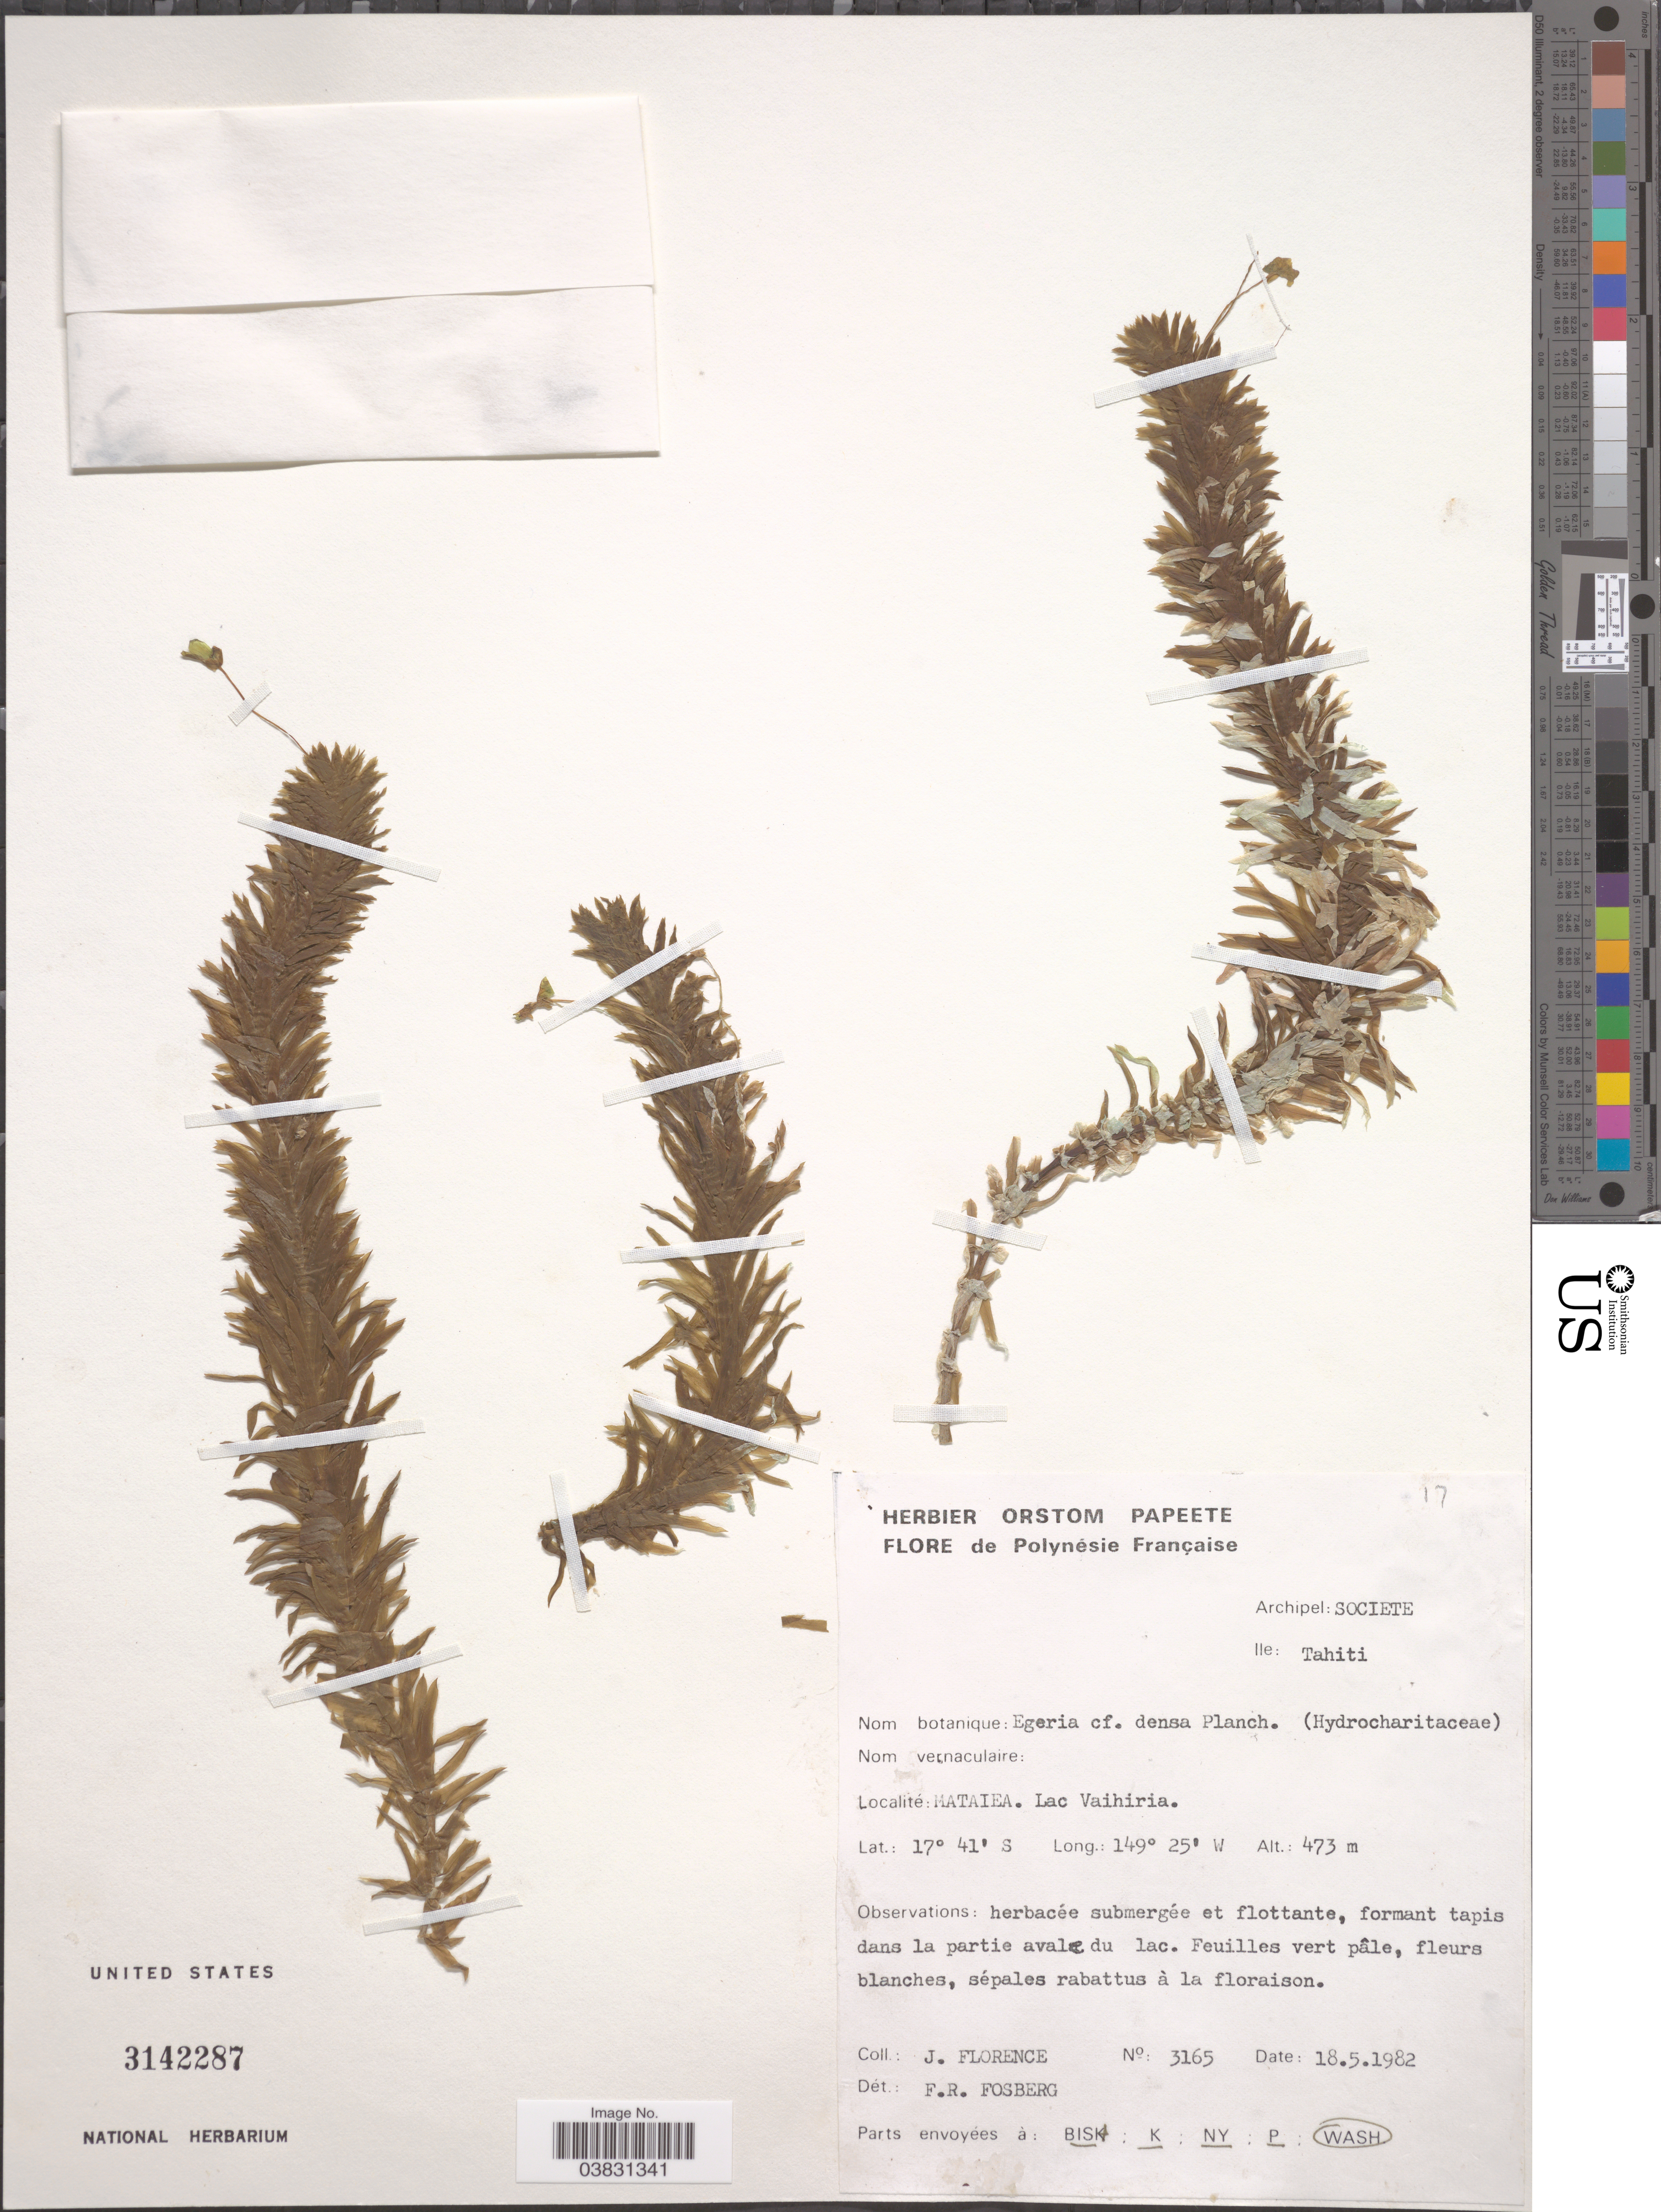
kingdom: Plantae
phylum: Tracheophyta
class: Liliopsida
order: Alismatales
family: Hydrocharitaceae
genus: Egeria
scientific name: Egeria densa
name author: Planch.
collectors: J. Florence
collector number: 3165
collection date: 1982-05-18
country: French Polynesia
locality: Archipel: Societe. Ile: Tahiti. Mataiea. Lac Vaihiria.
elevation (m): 473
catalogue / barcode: US 3142287